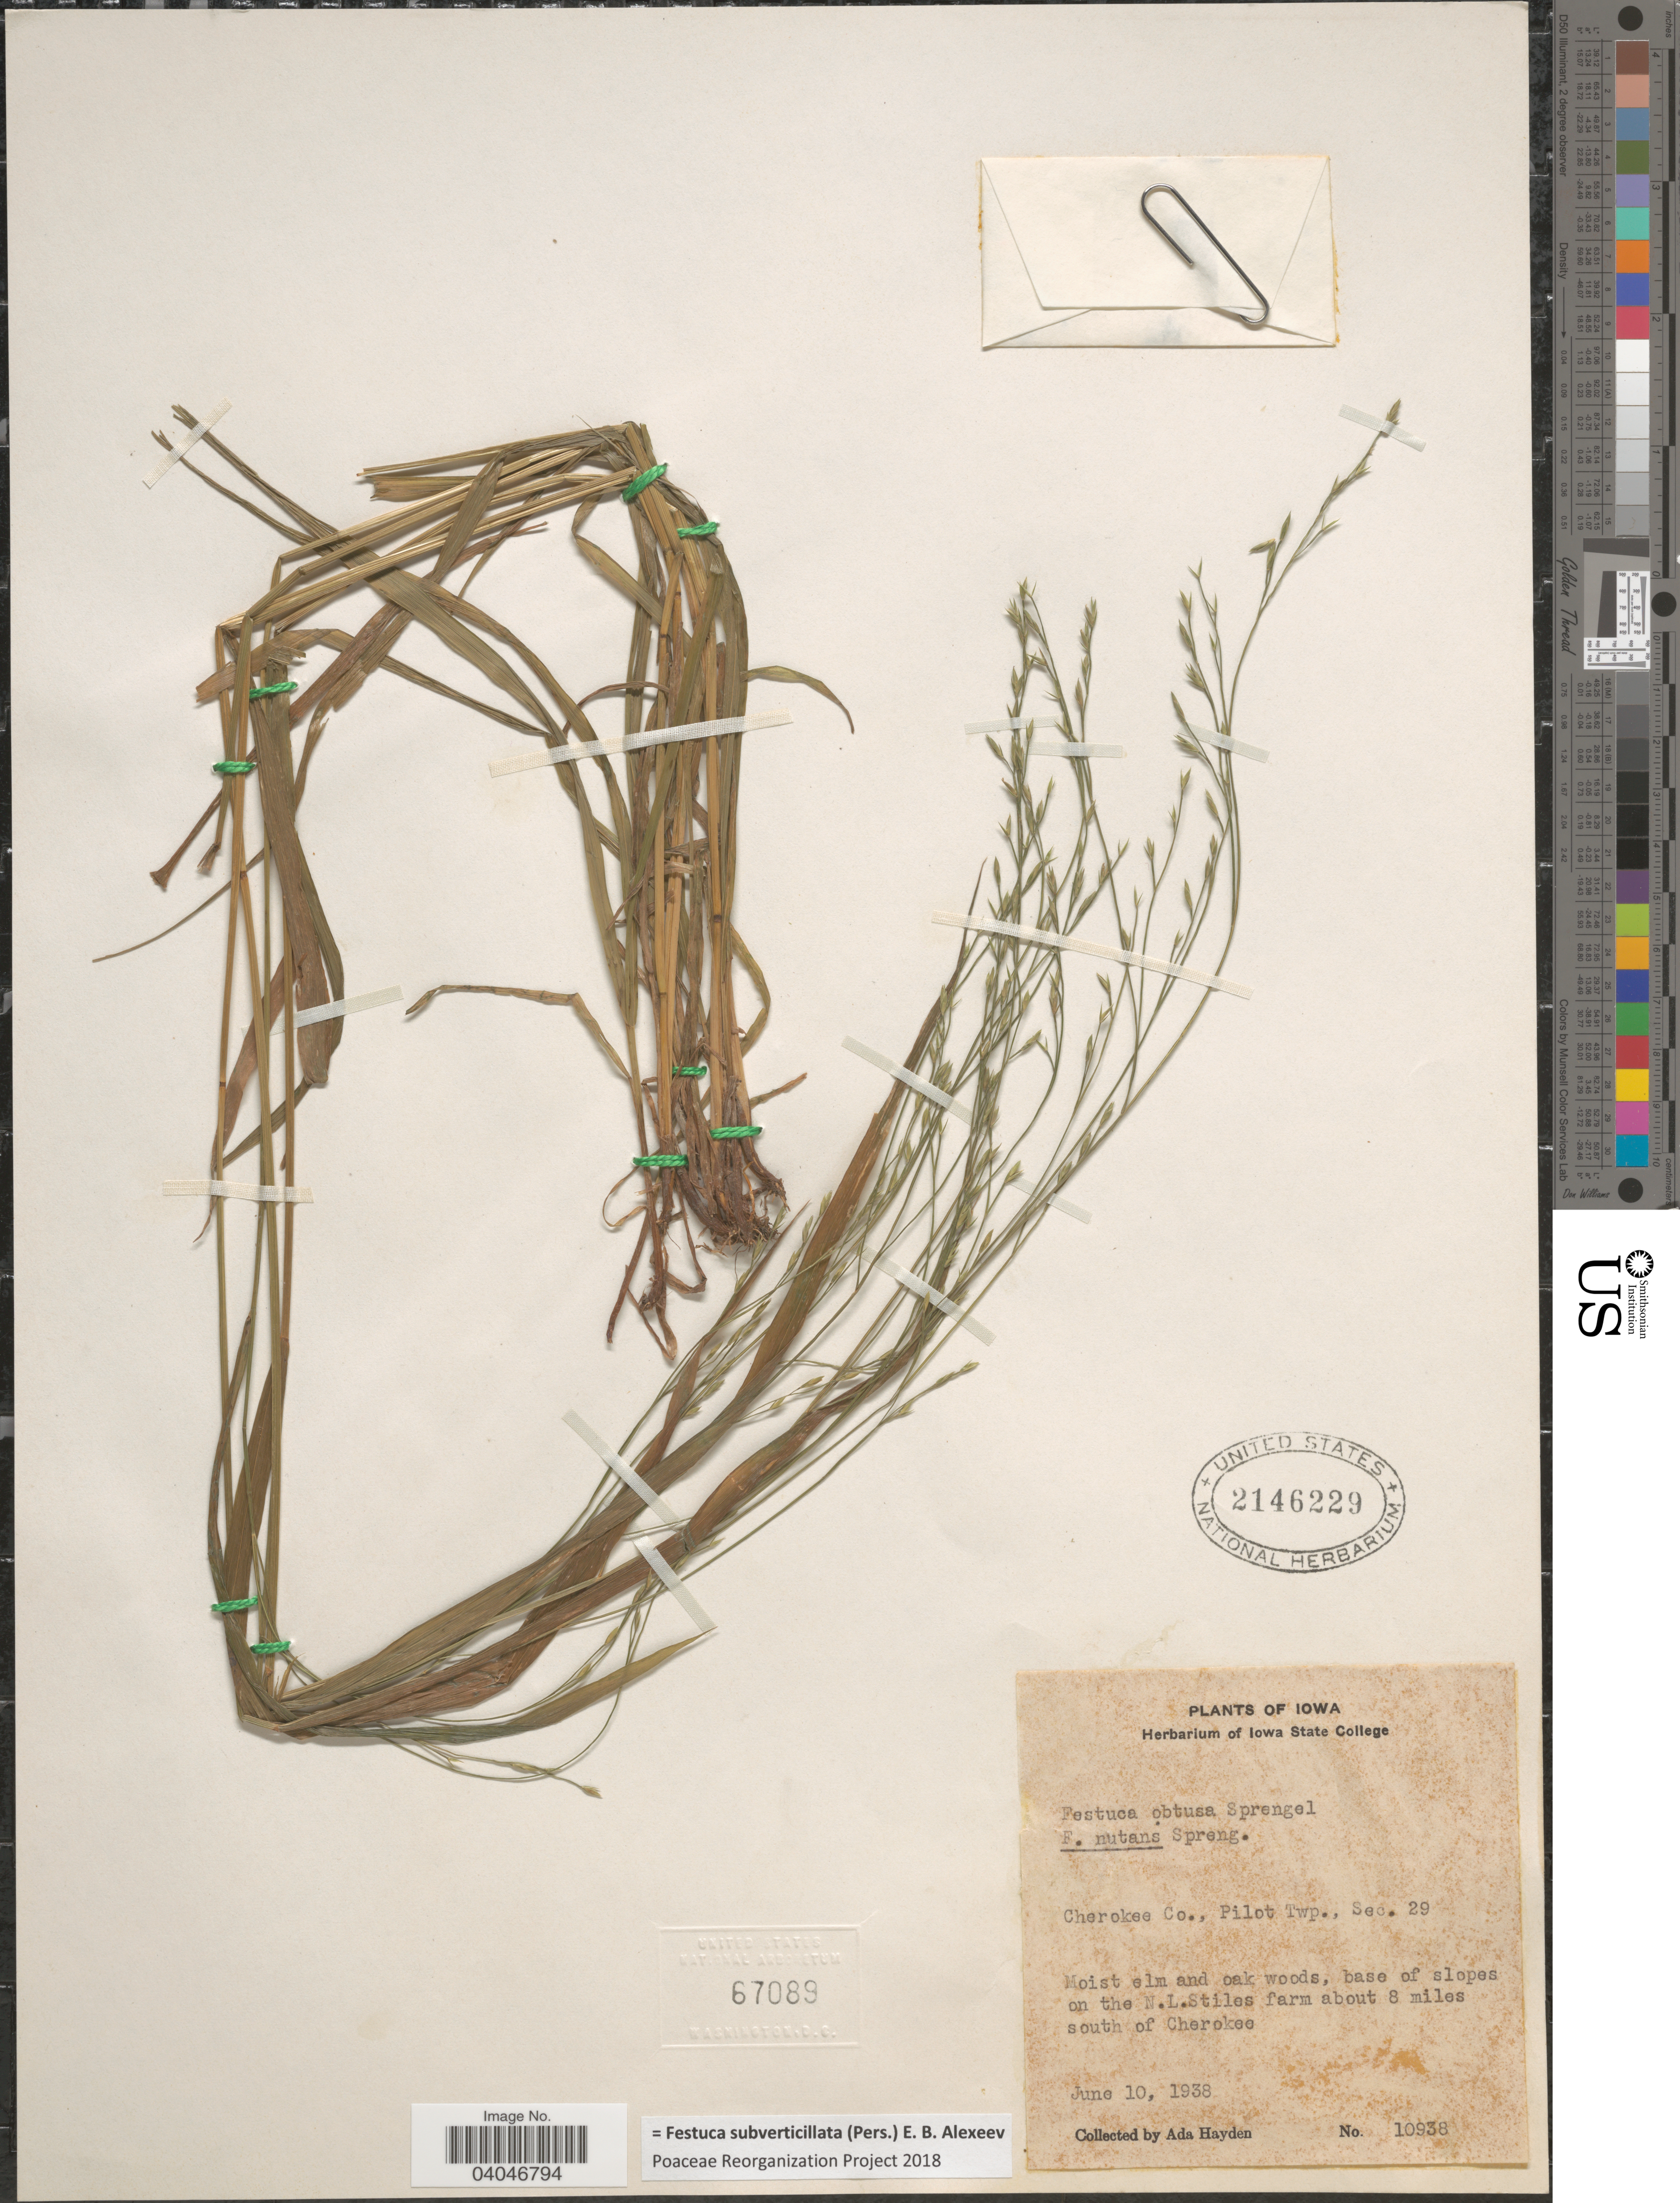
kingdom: Plantae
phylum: Tracheophyta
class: Liliopsida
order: Poales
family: Poaceae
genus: Festuca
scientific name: Festuca subverticillata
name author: (Pers.) E.B. Alexeev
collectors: Ada Hayden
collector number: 10938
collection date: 1938-06-10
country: United States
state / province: Iowa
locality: Cherokee Co., Pilot Twp., Sec. 29. Moist elm and oak woods, base of slopes on the N.L.Stiles farm about 8 miles south of Cherokee.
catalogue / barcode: US 2146229